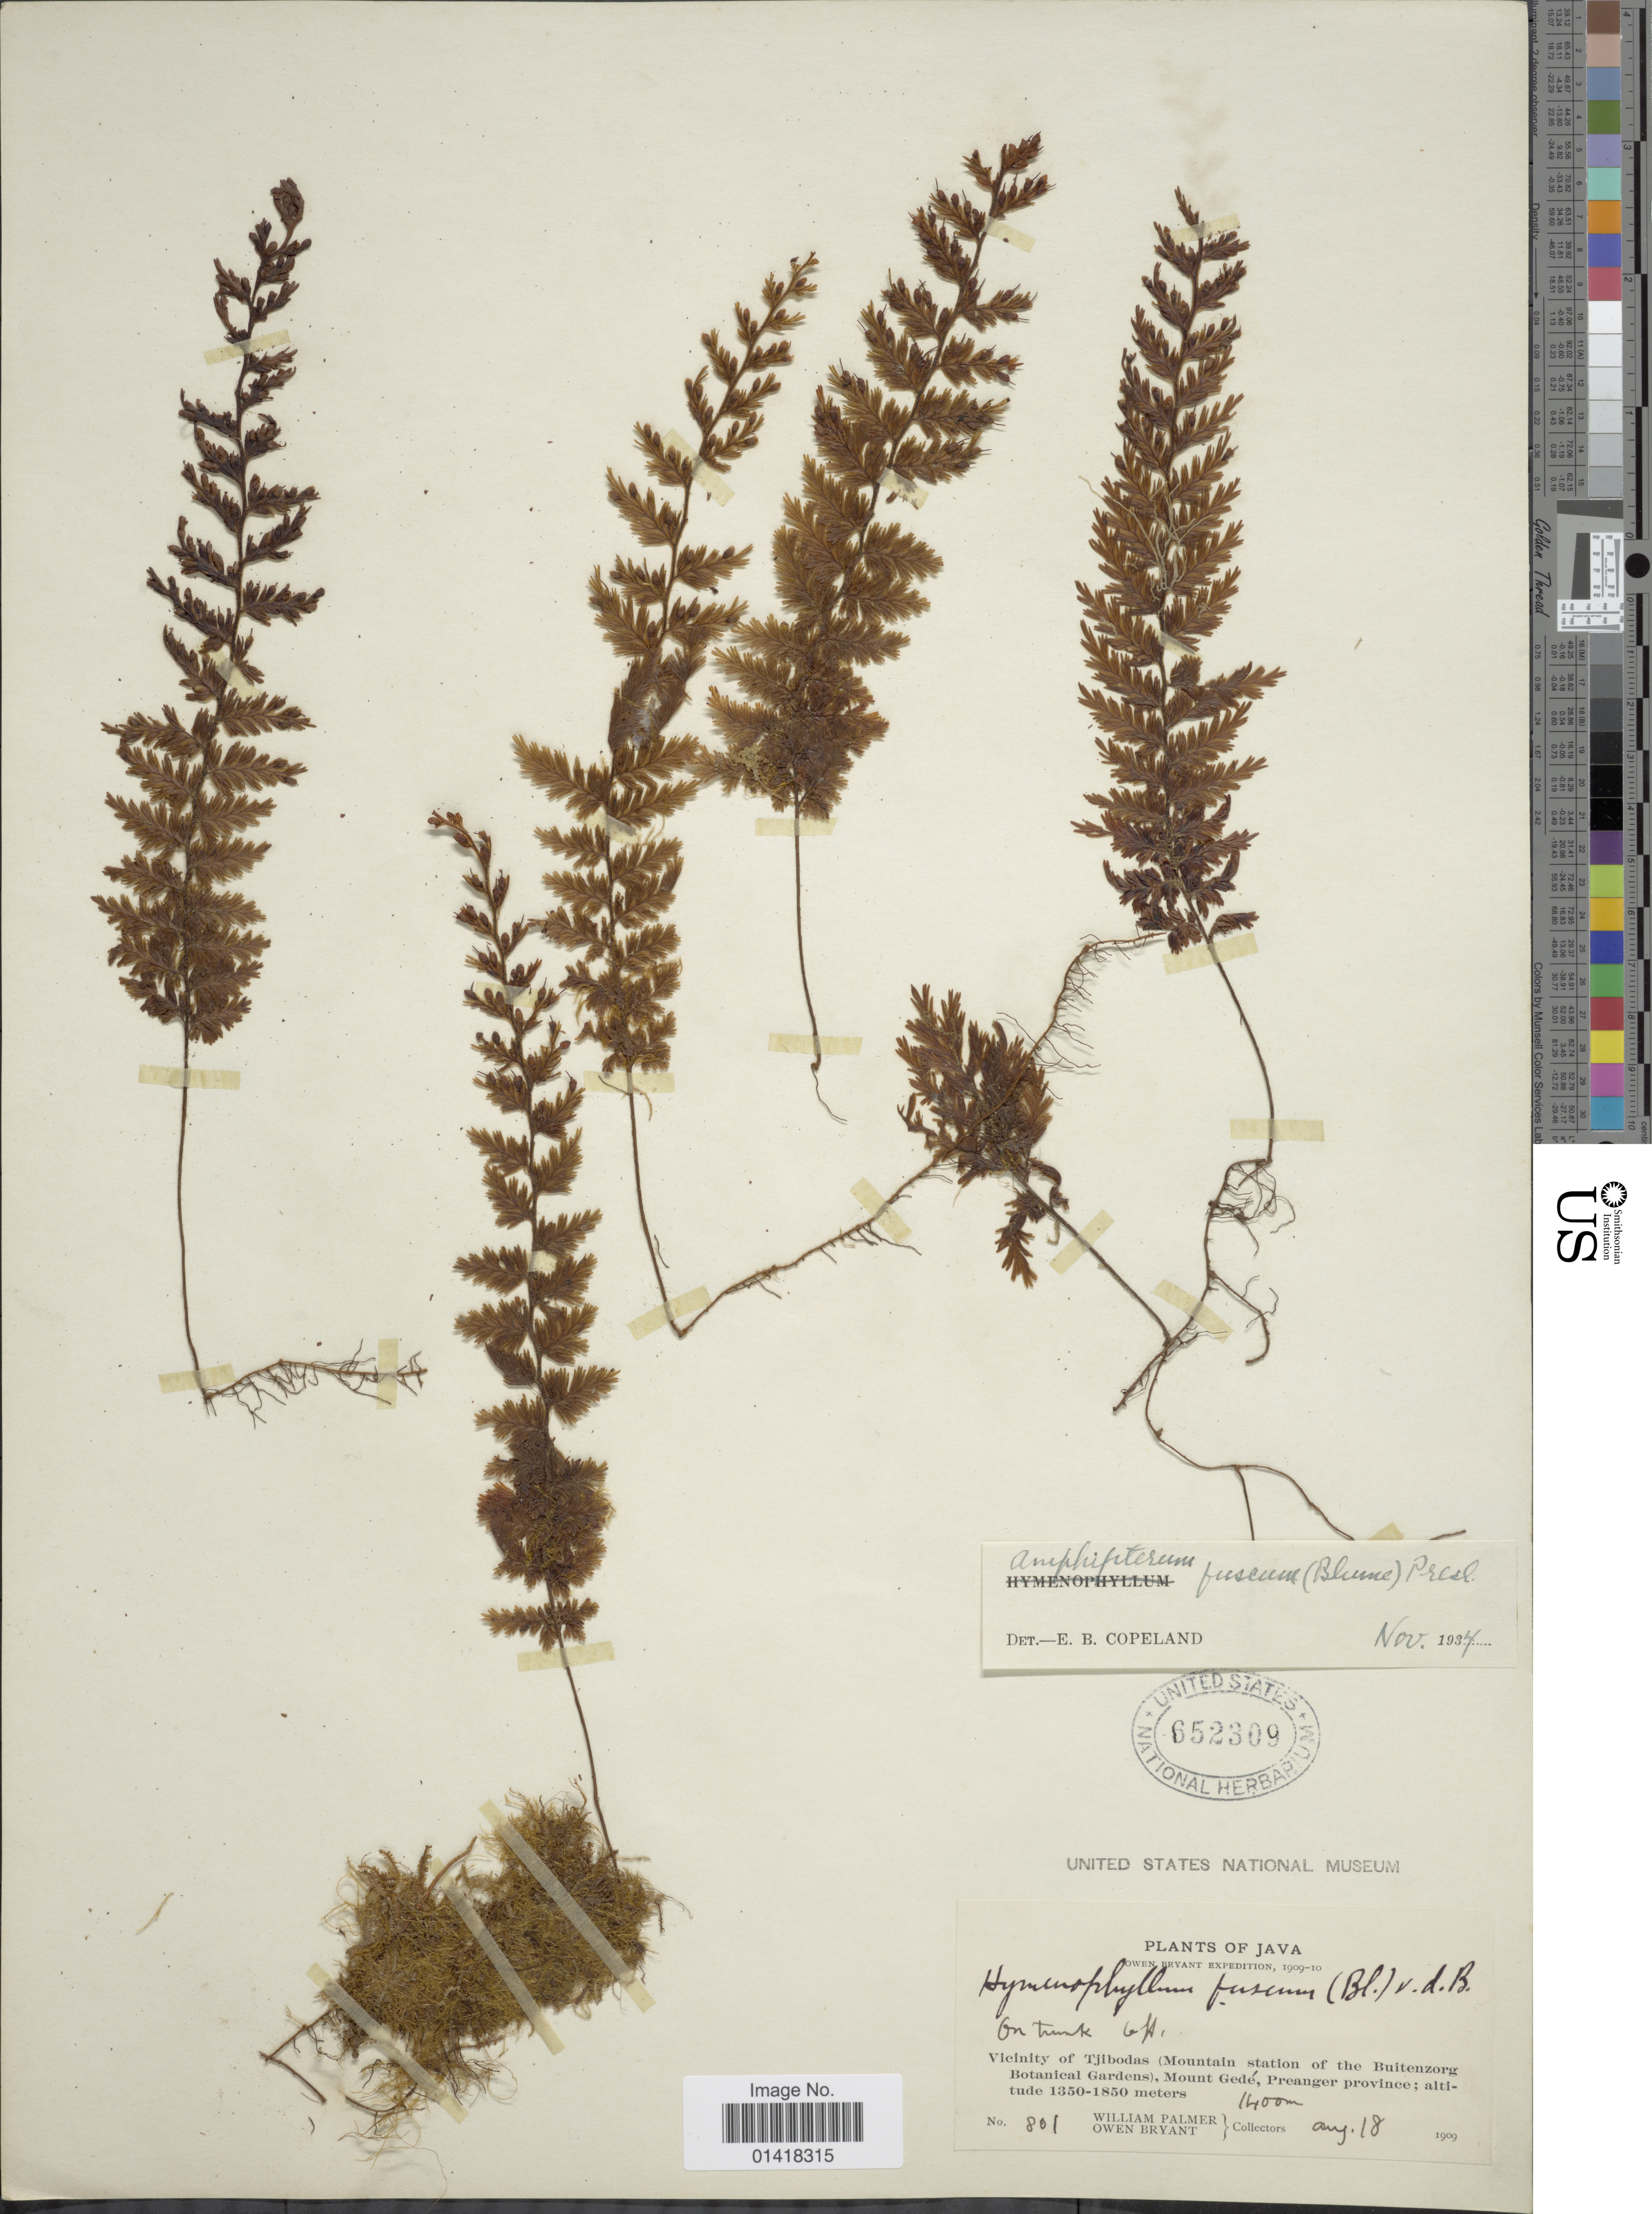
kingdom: Plantae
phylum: Tracheophyta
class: Polypodiopsida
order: Hymenophyllales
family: Hymenophyllaceae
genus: Hymenophyllum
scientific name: Hymenophyllum fuscum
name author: (Blume) Bosch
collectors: W. Palmer & O. Bryant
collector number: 801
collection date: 1909-08-18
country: Indonesia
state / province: Java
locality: Vicinity of Tjibodas (mountain station of the Buitenzorg Botanical Gardens), Mount Gede, Preanger province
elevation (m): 1400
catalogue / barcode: US 652309